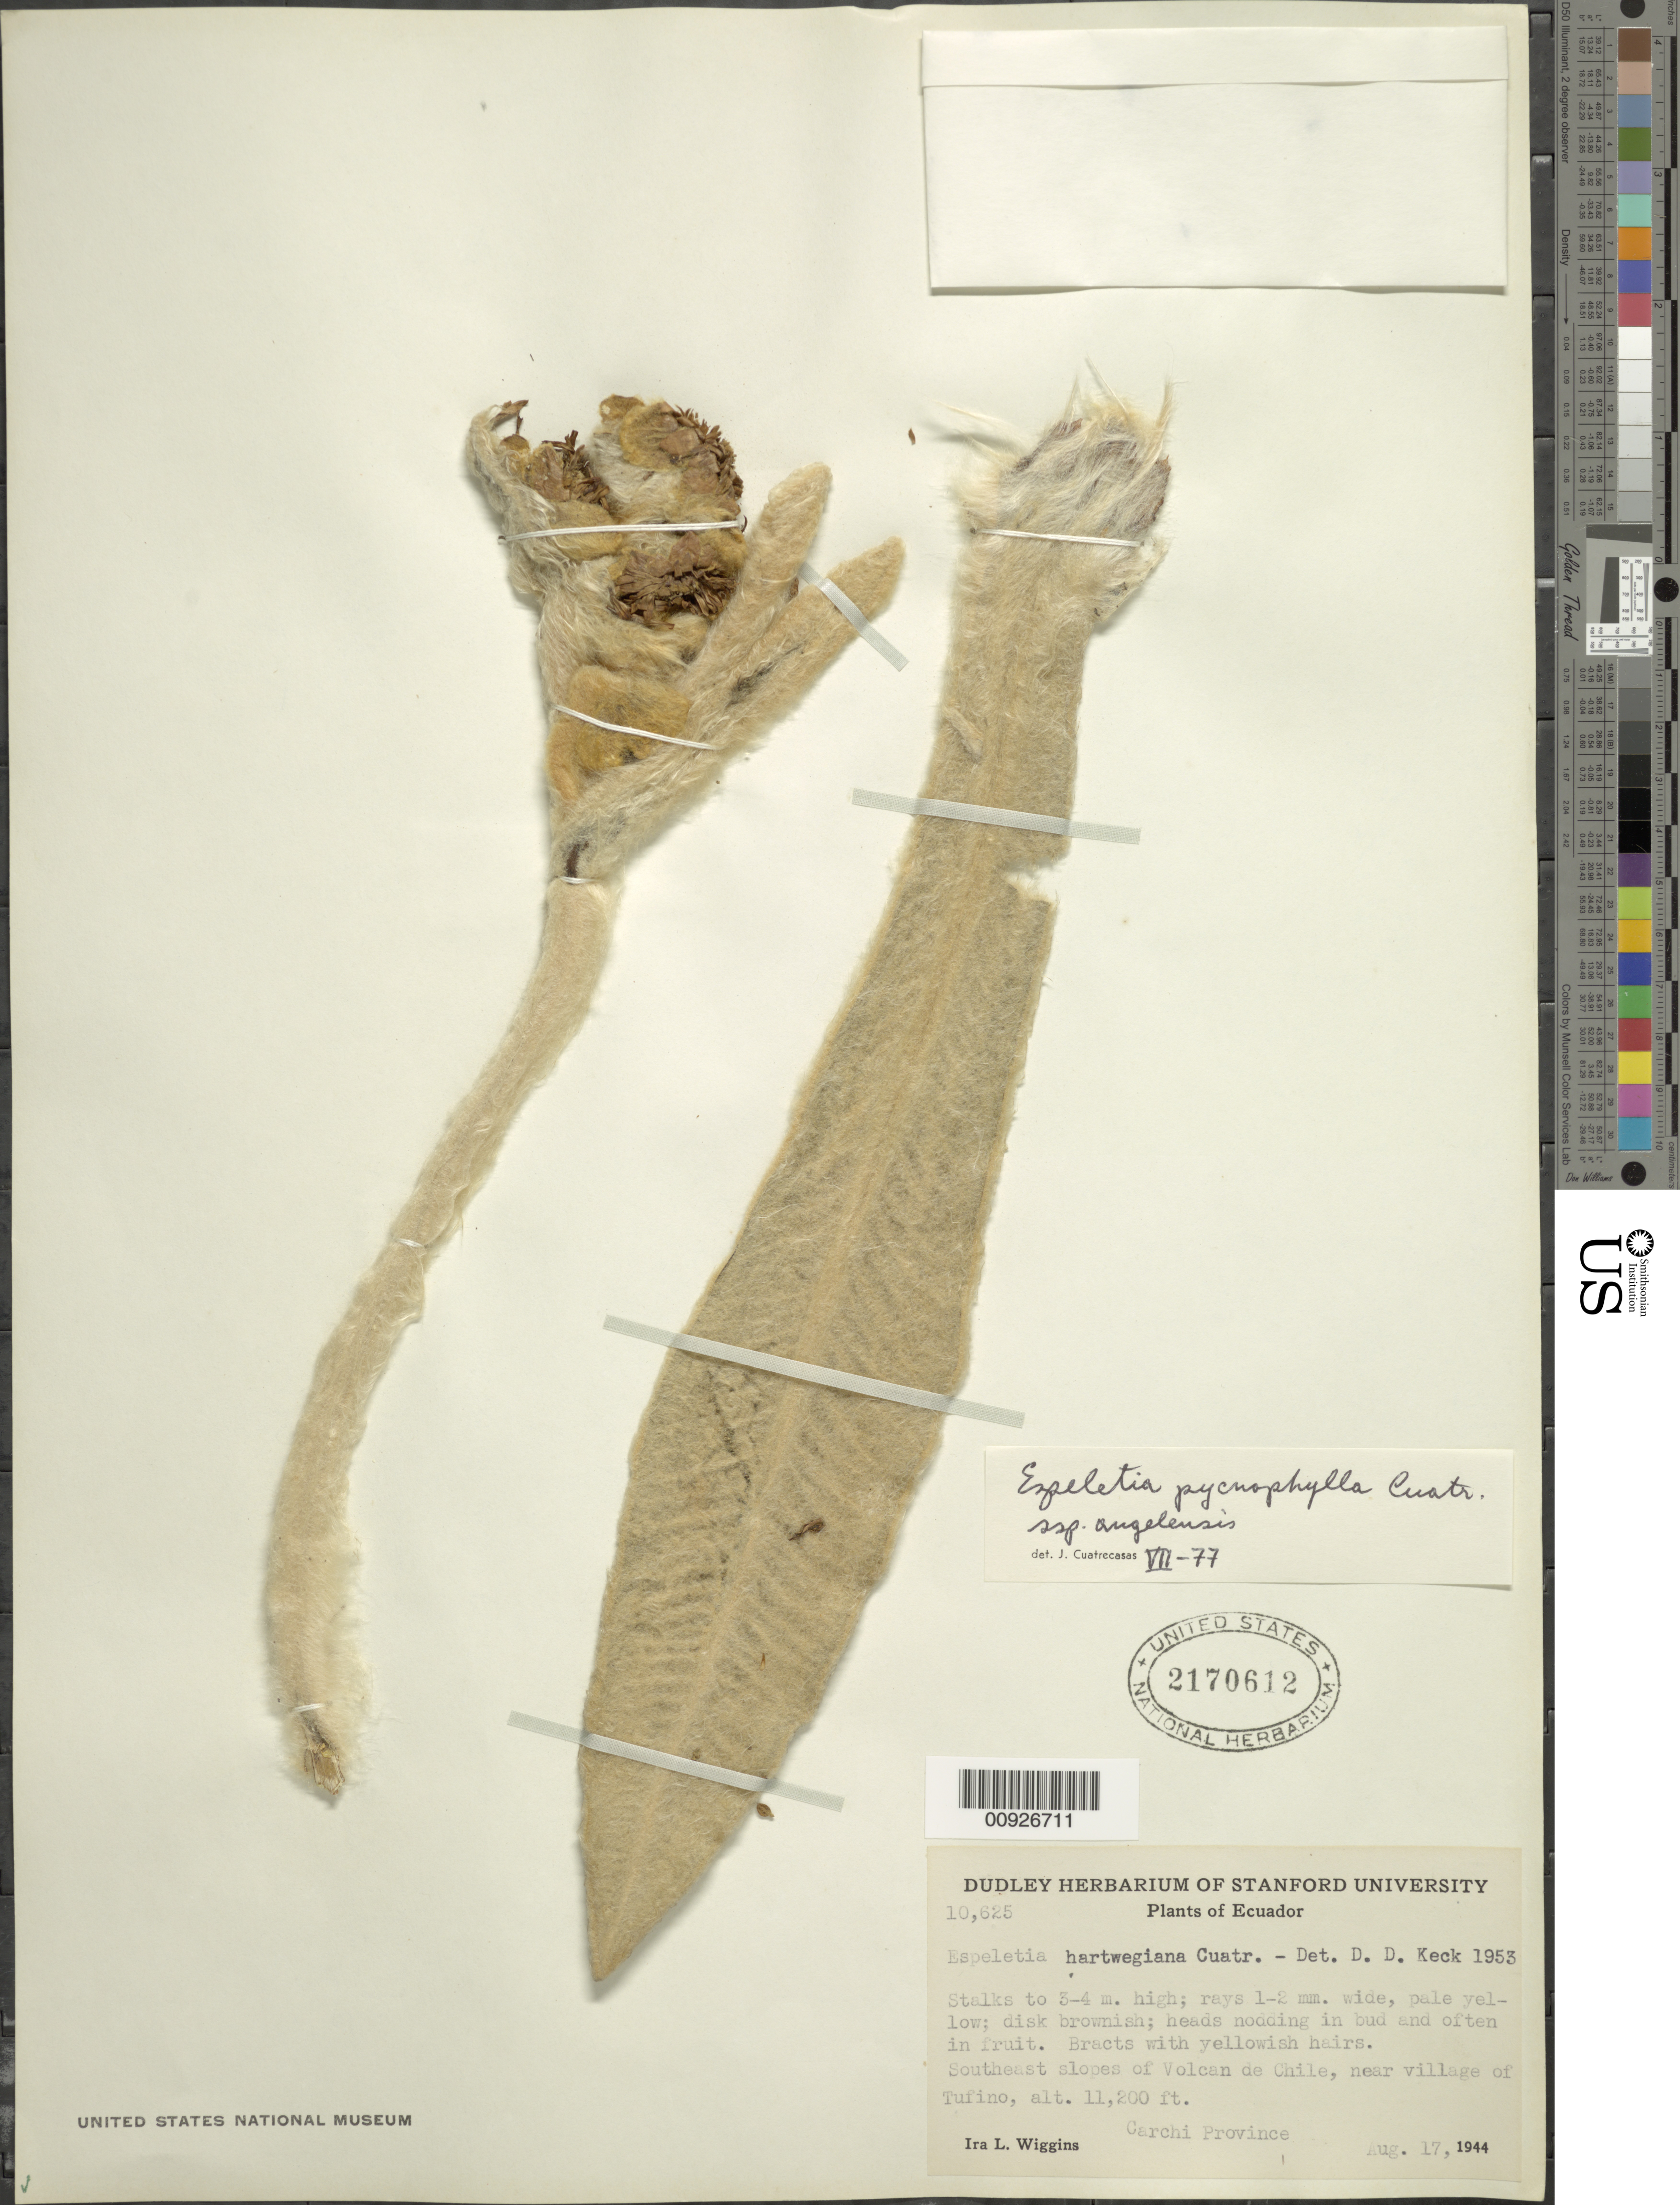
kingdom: Plantae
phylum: Tracheophyta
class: Magnoliopsida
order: Asterales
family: Asteraceae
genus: Espeletia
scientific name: Espeletia pycnophylla subsp. angelensis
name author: Cuatrec.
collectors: I. L. Wiggins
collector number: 11625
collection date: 1944-08-17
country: Ecuador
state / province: Carchi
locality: Southeast slopes of Volcán de Chiles, near village Tufino.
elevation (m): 3750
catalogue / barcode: US 2170612